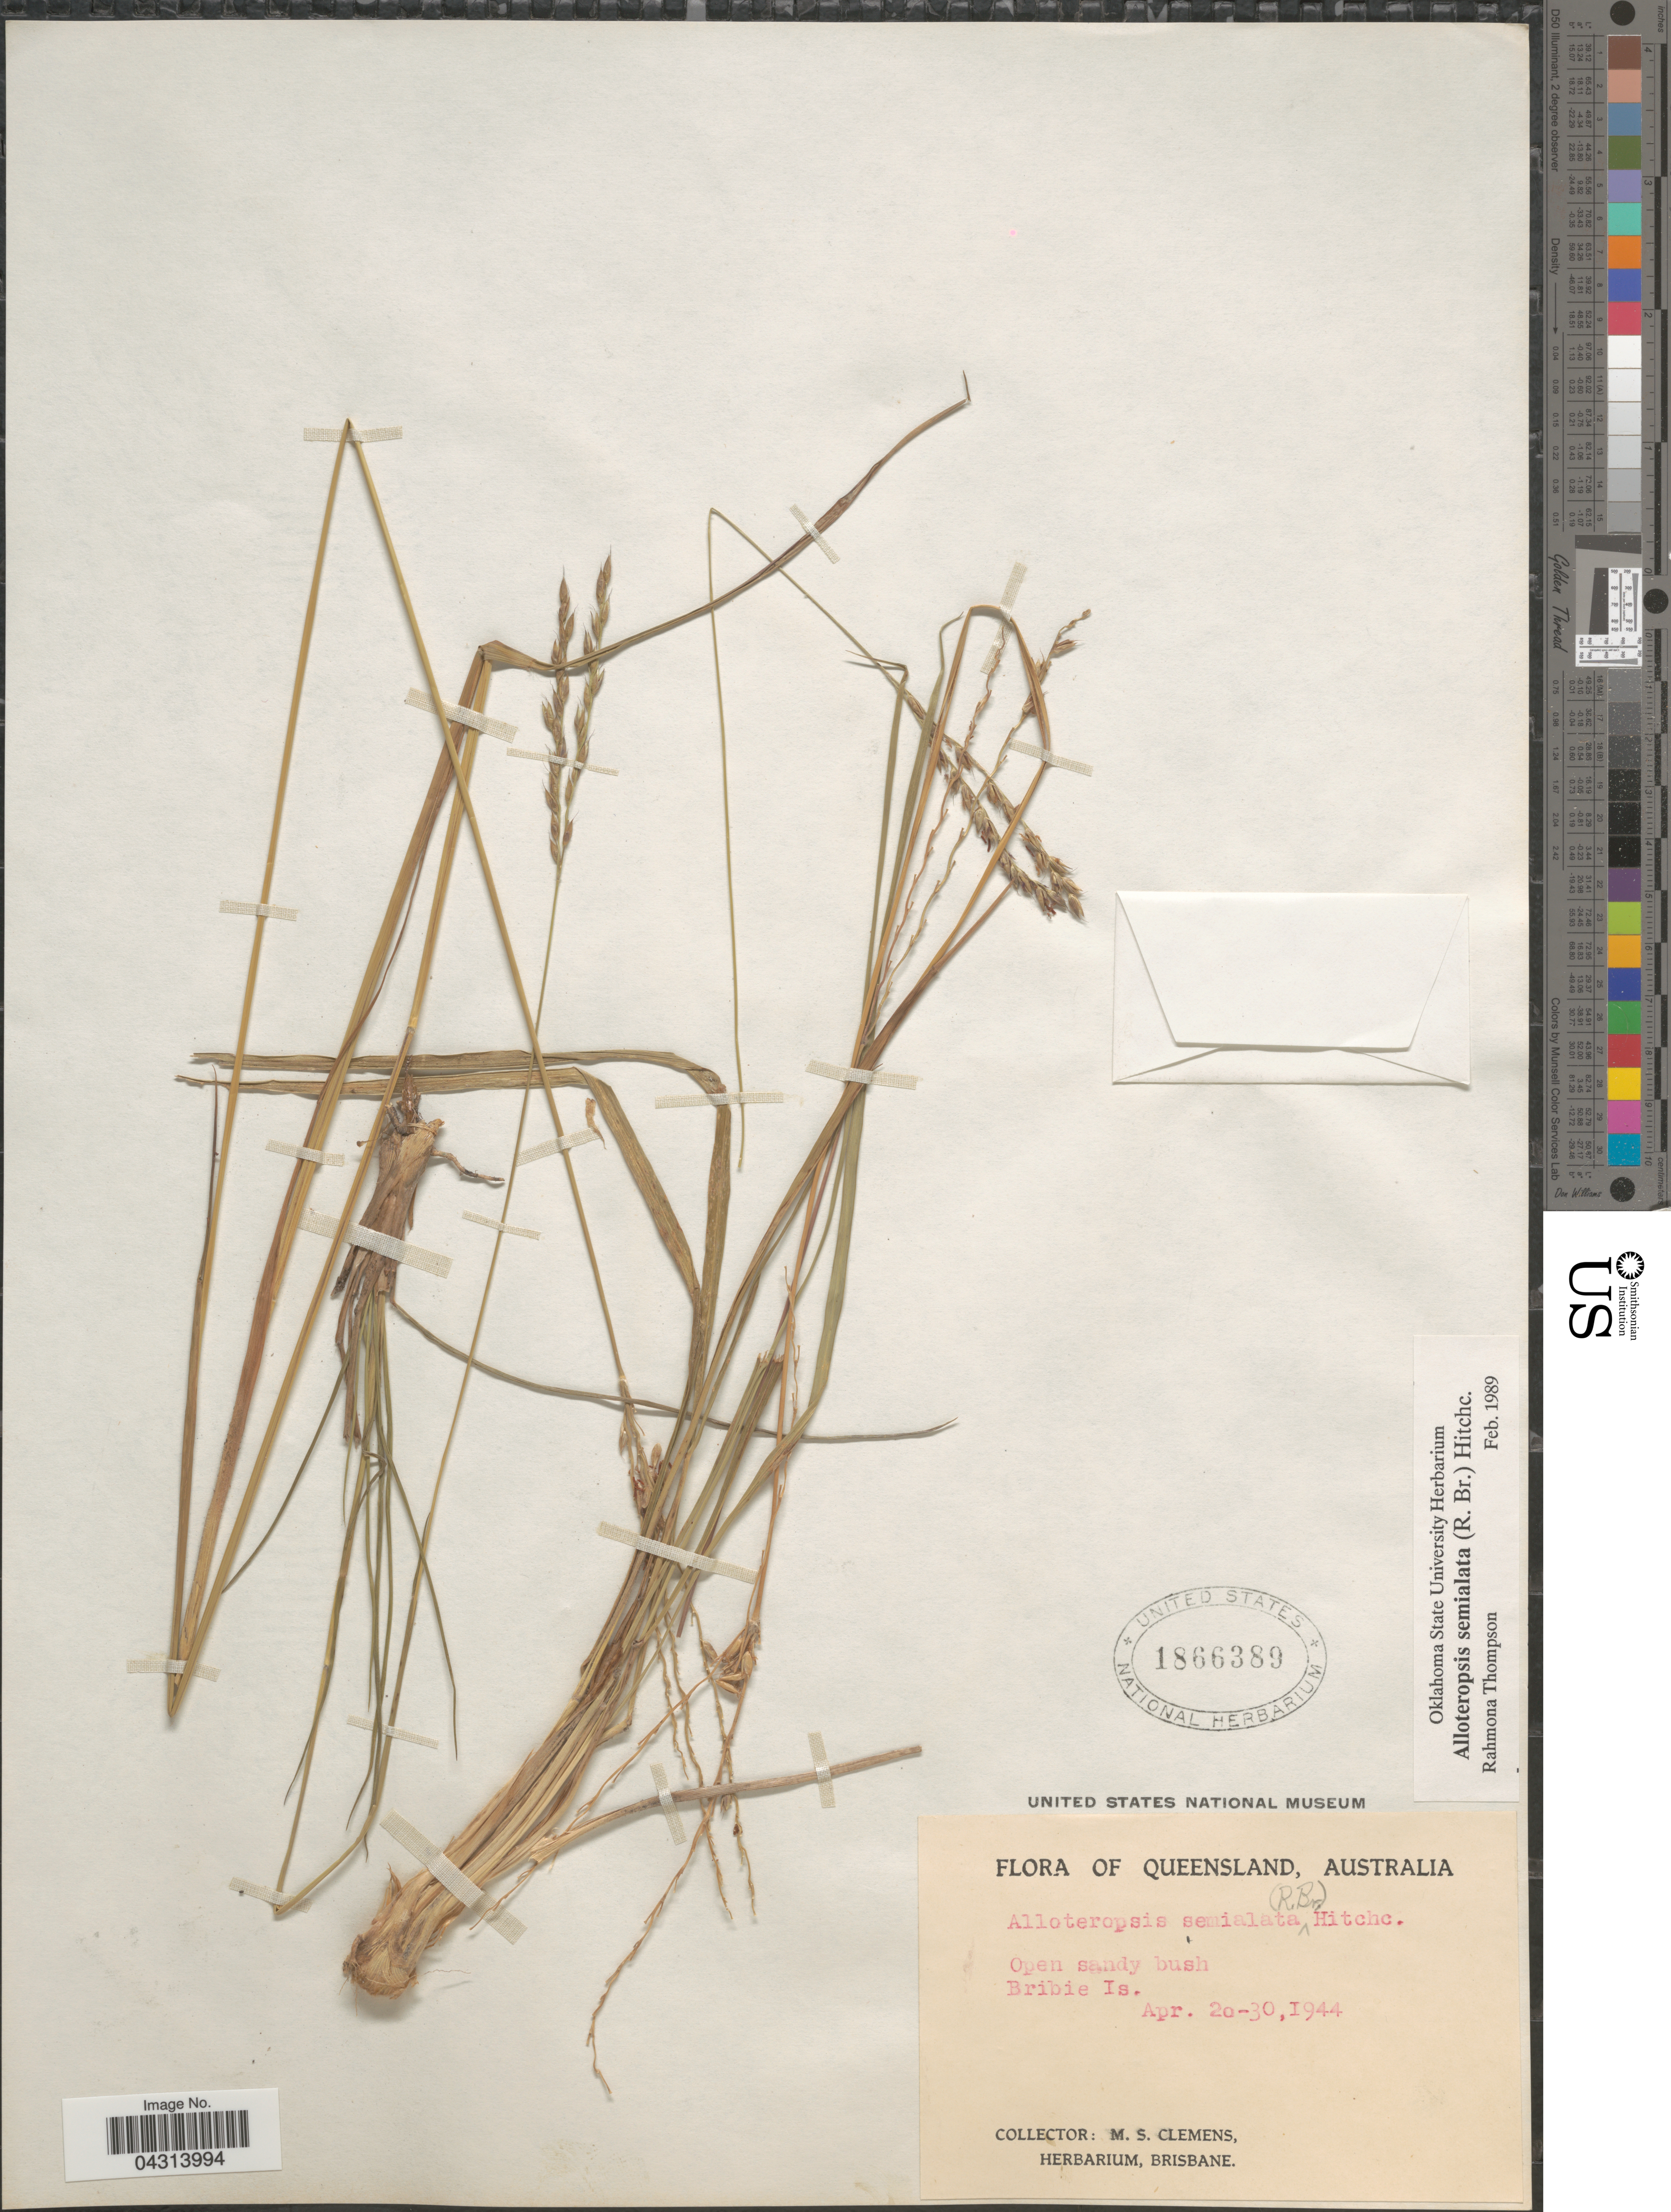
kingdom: Plantae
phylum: Tracheophyta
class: Liliopsida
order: Poales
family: Poaceae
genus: Alloteropsis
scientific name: Alloteropsis semialata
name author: (R. Br.) Hitchc.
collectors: M. S. Clemens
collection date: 1944-04-20/1944-04-30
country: Australia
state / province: Queensland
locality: Open sandy bush. Bribie Is.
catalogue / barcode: US 1866389